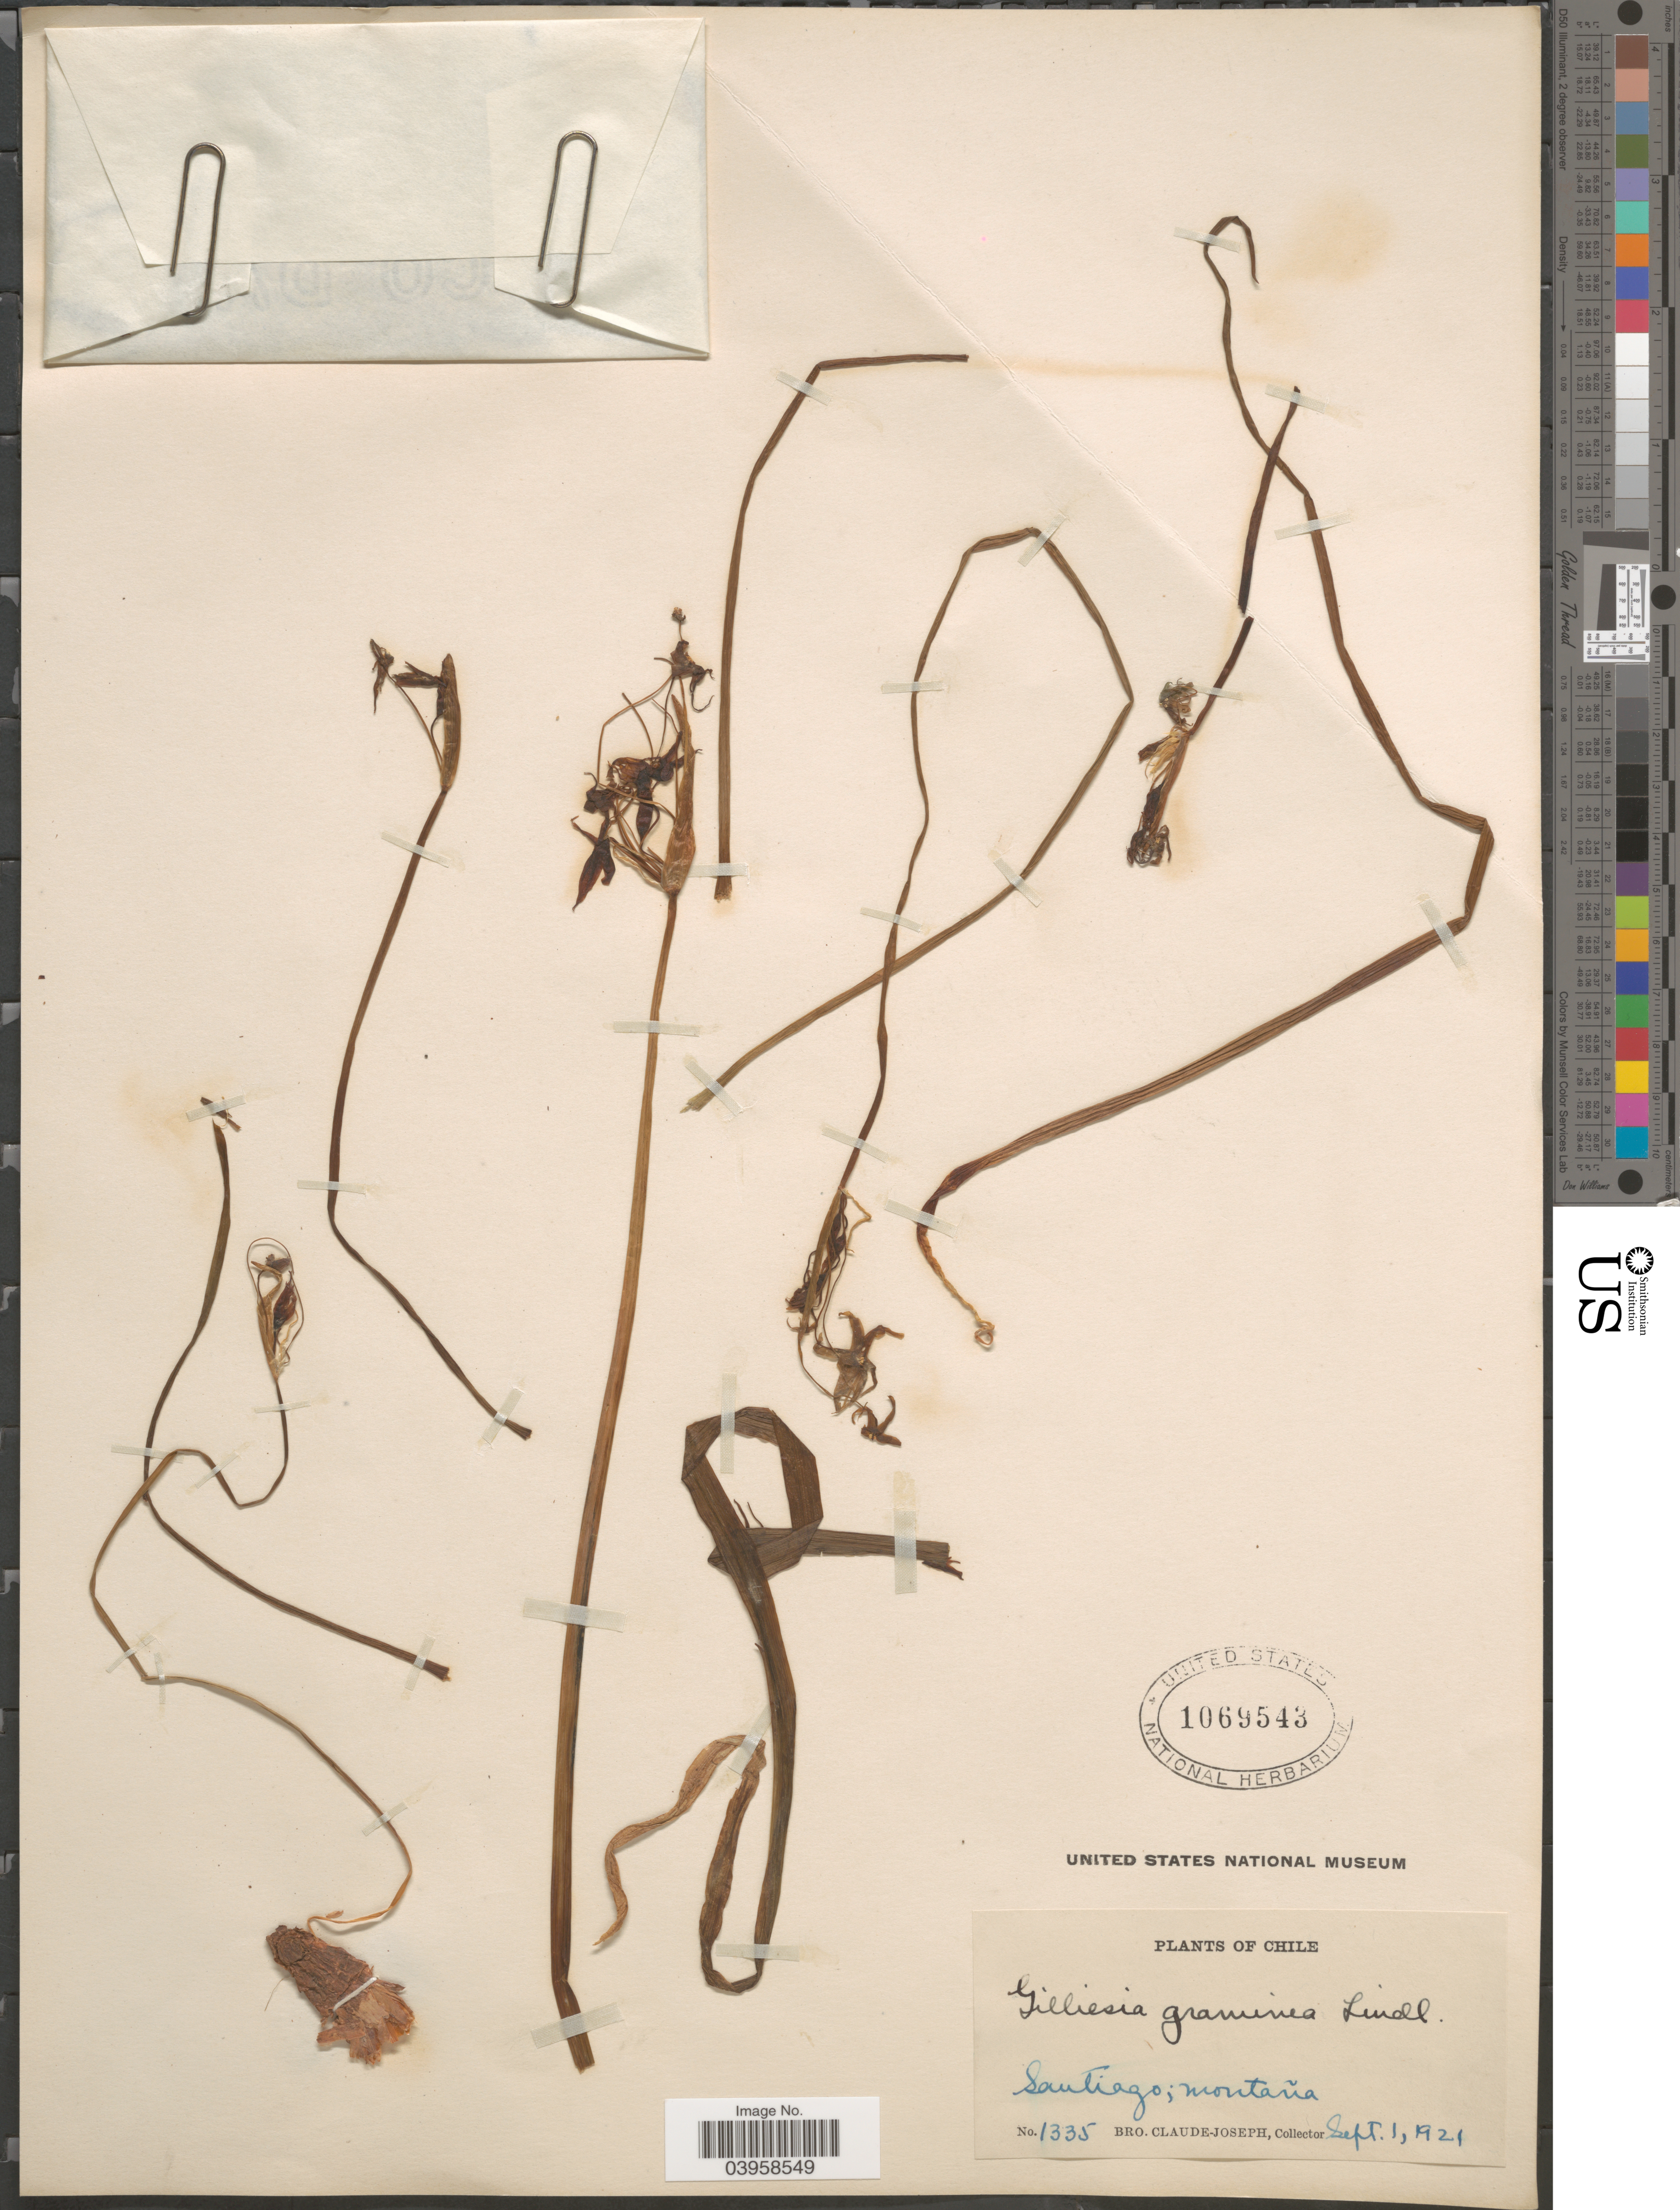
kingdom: Plantae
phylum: Tracheophyta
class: Liliopsida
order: Asparagales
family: Amaryllidaceae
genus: Gilliesia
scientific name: Gilliesia graminea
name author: Lindl.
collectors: Bro. Claude-Joseph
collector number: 1335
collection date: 1921-09-01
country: Chile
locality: Santiago; montaña.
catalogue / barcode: US 1069543